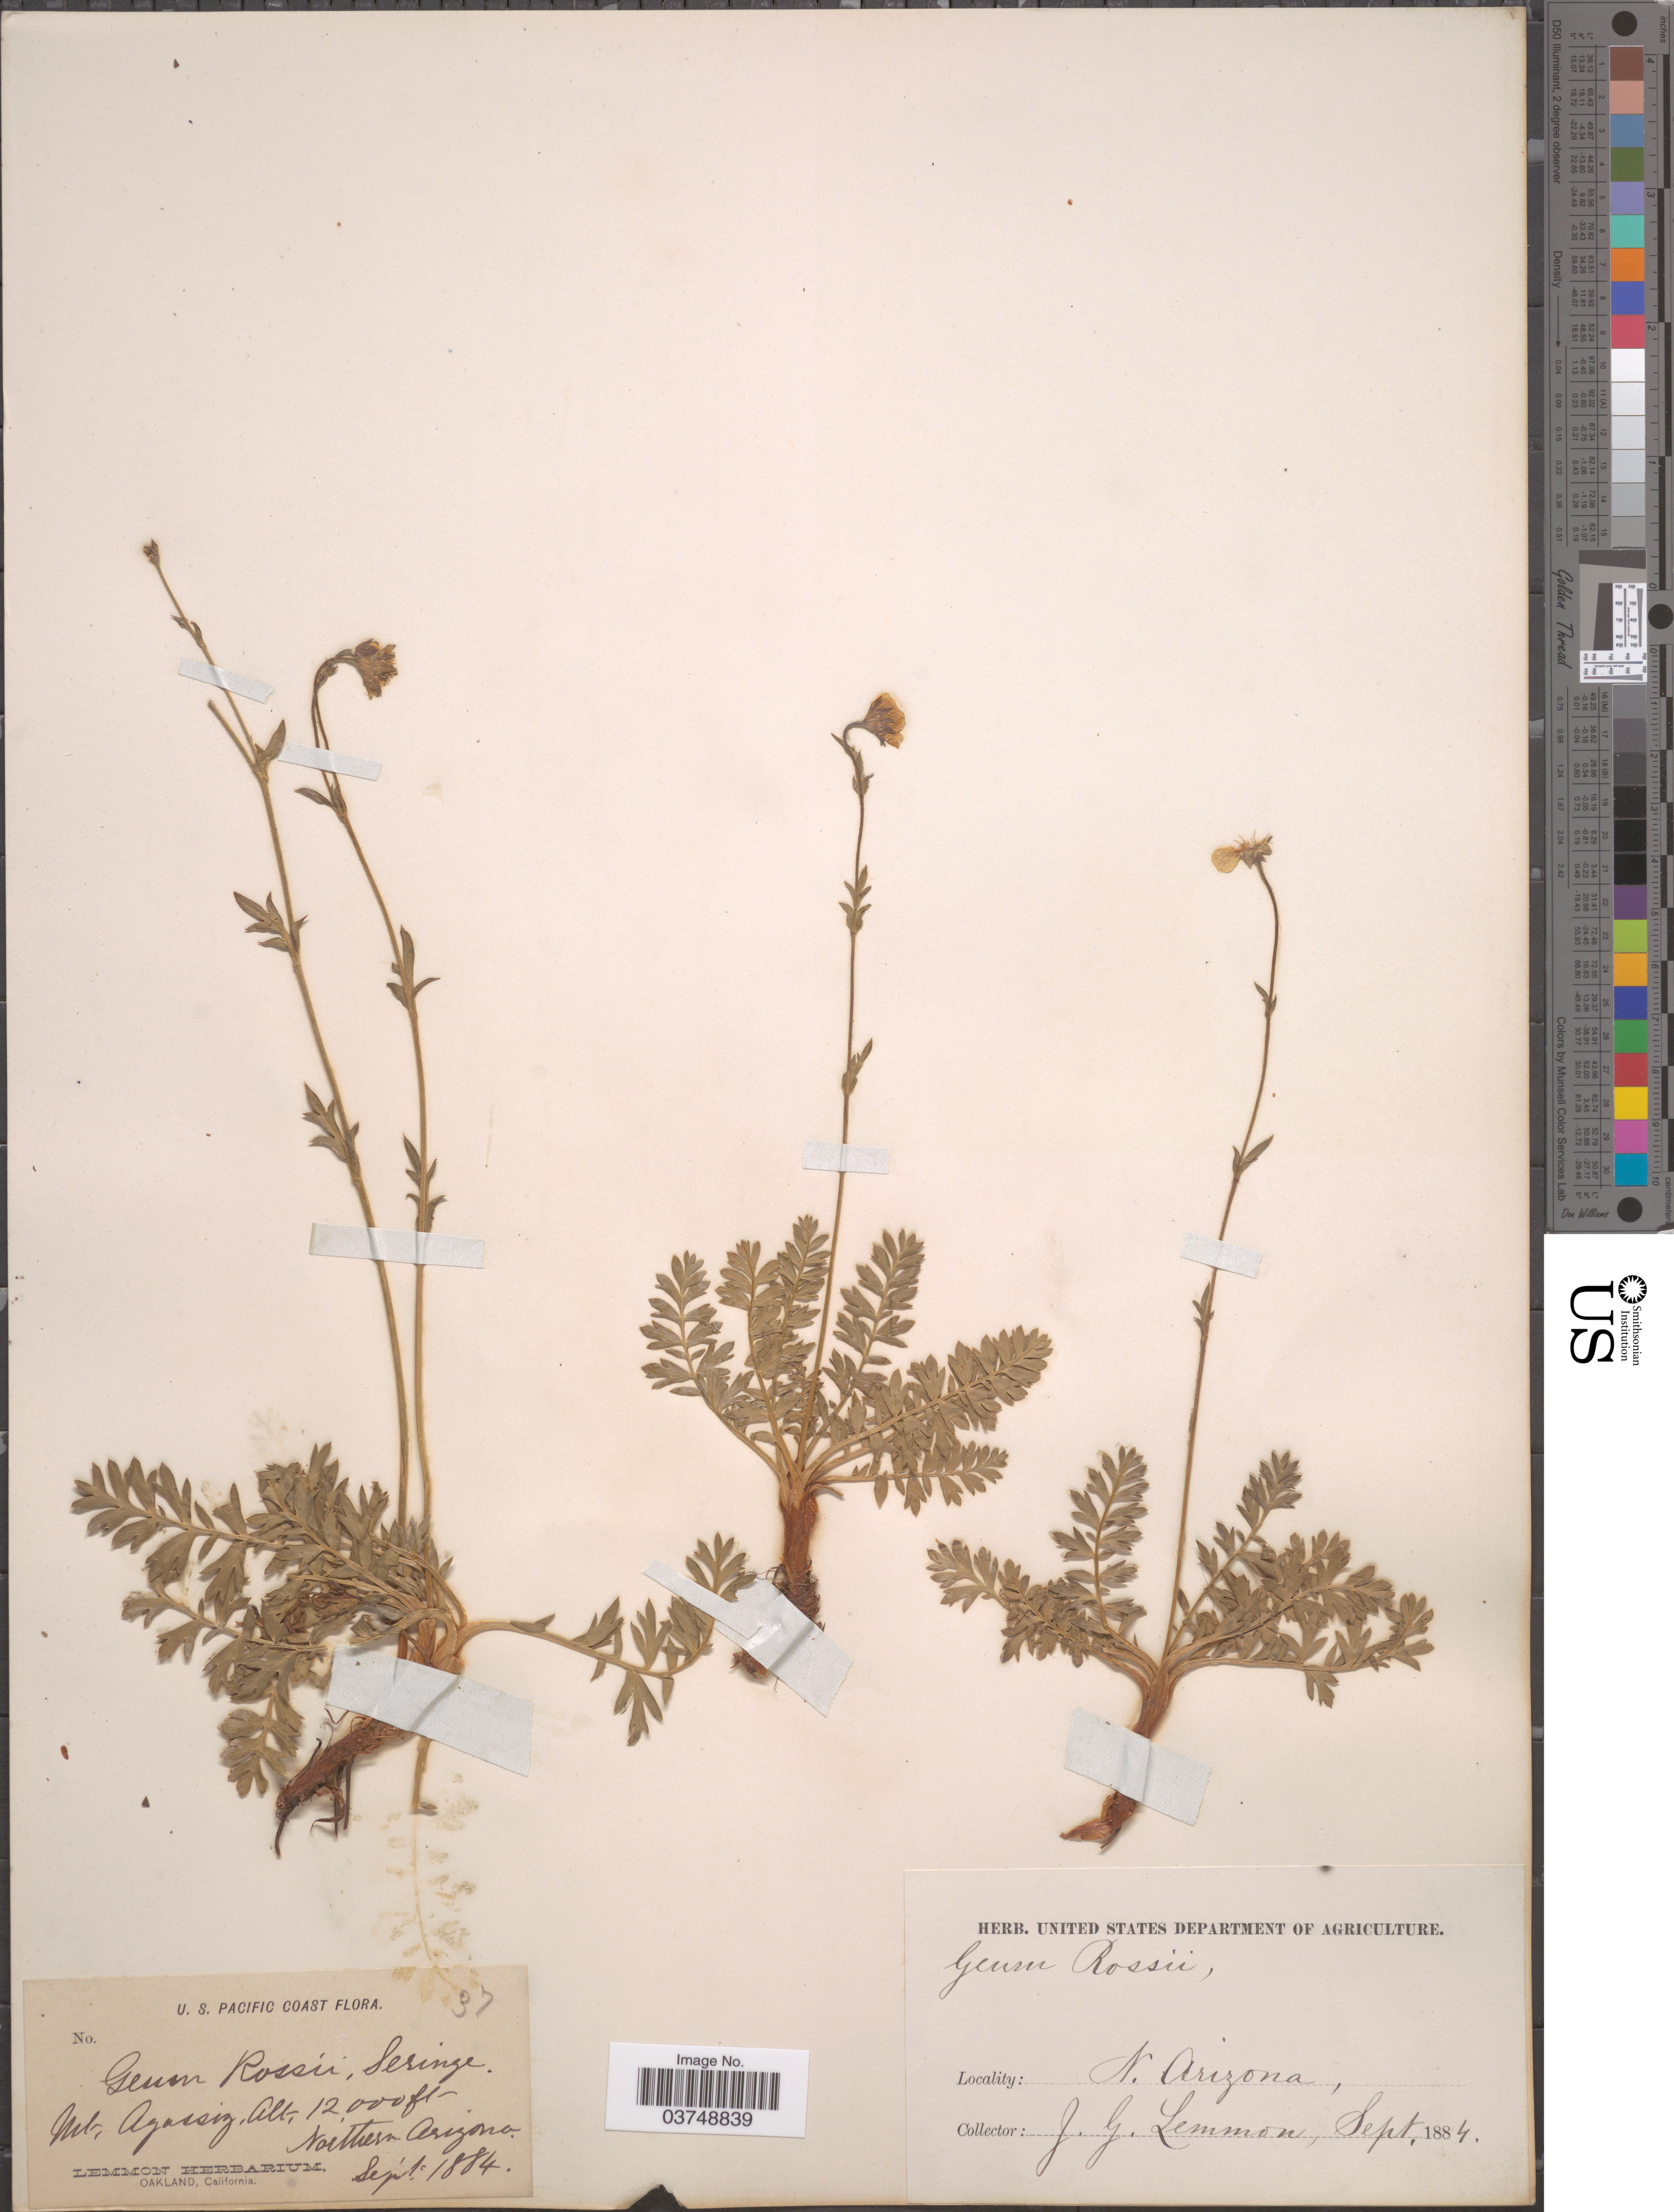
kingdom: Plantae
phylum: Tracheophyta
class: Magnoliopsida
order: Rosales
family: Rosaceae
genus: Geum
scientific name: Geum rossii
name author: (R. Br.) Ser.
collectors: J. Lemmon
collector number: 37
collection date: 1884-09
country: United States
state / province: Arizona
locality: U. S. Pacific Coast. Mt. Agassiz. Northern Arizona.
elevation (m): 3658